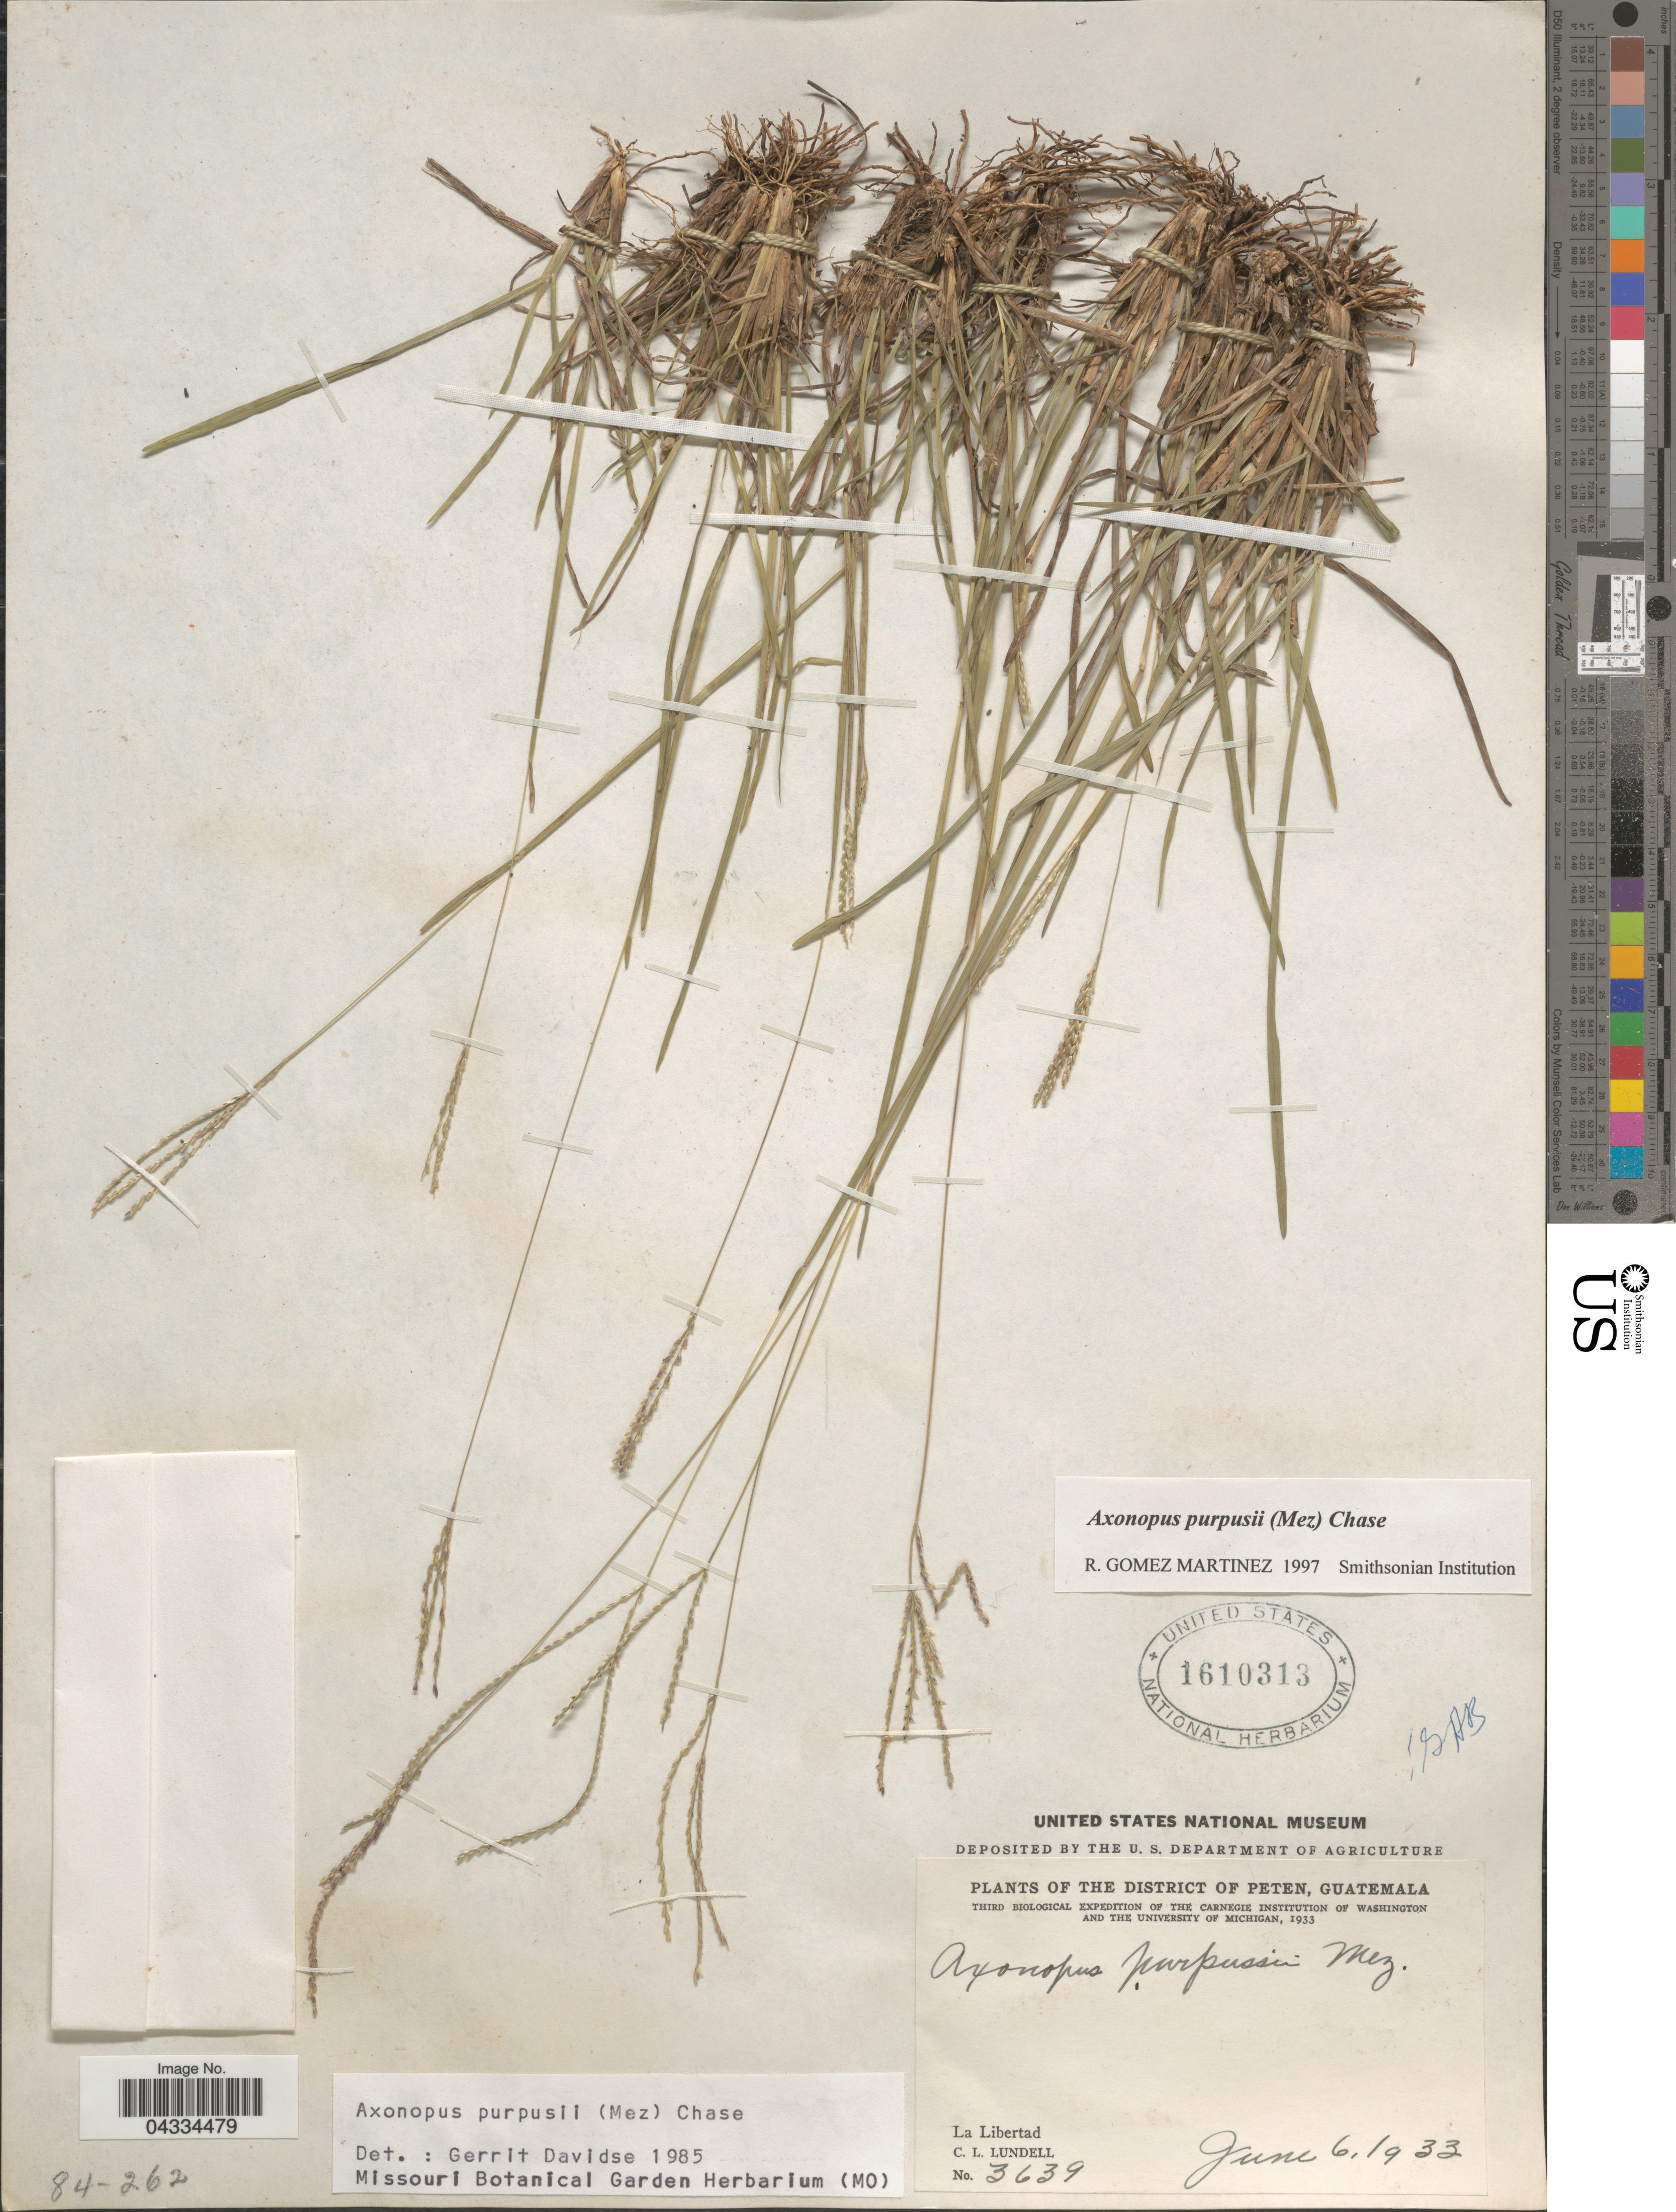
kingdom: Plantae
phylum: Tracheophyta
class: Liliopsida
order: Poales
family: Poaceae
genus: Axonopus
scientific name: Axonopus purpusii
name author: (Mez) Chase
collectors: C. L. Lundell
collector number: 3639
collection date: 1933-06-06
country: Guatemala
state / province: El Peten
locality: The District of Peten. Third Biological Expedition. La Libertad.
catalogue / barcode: US 1610313